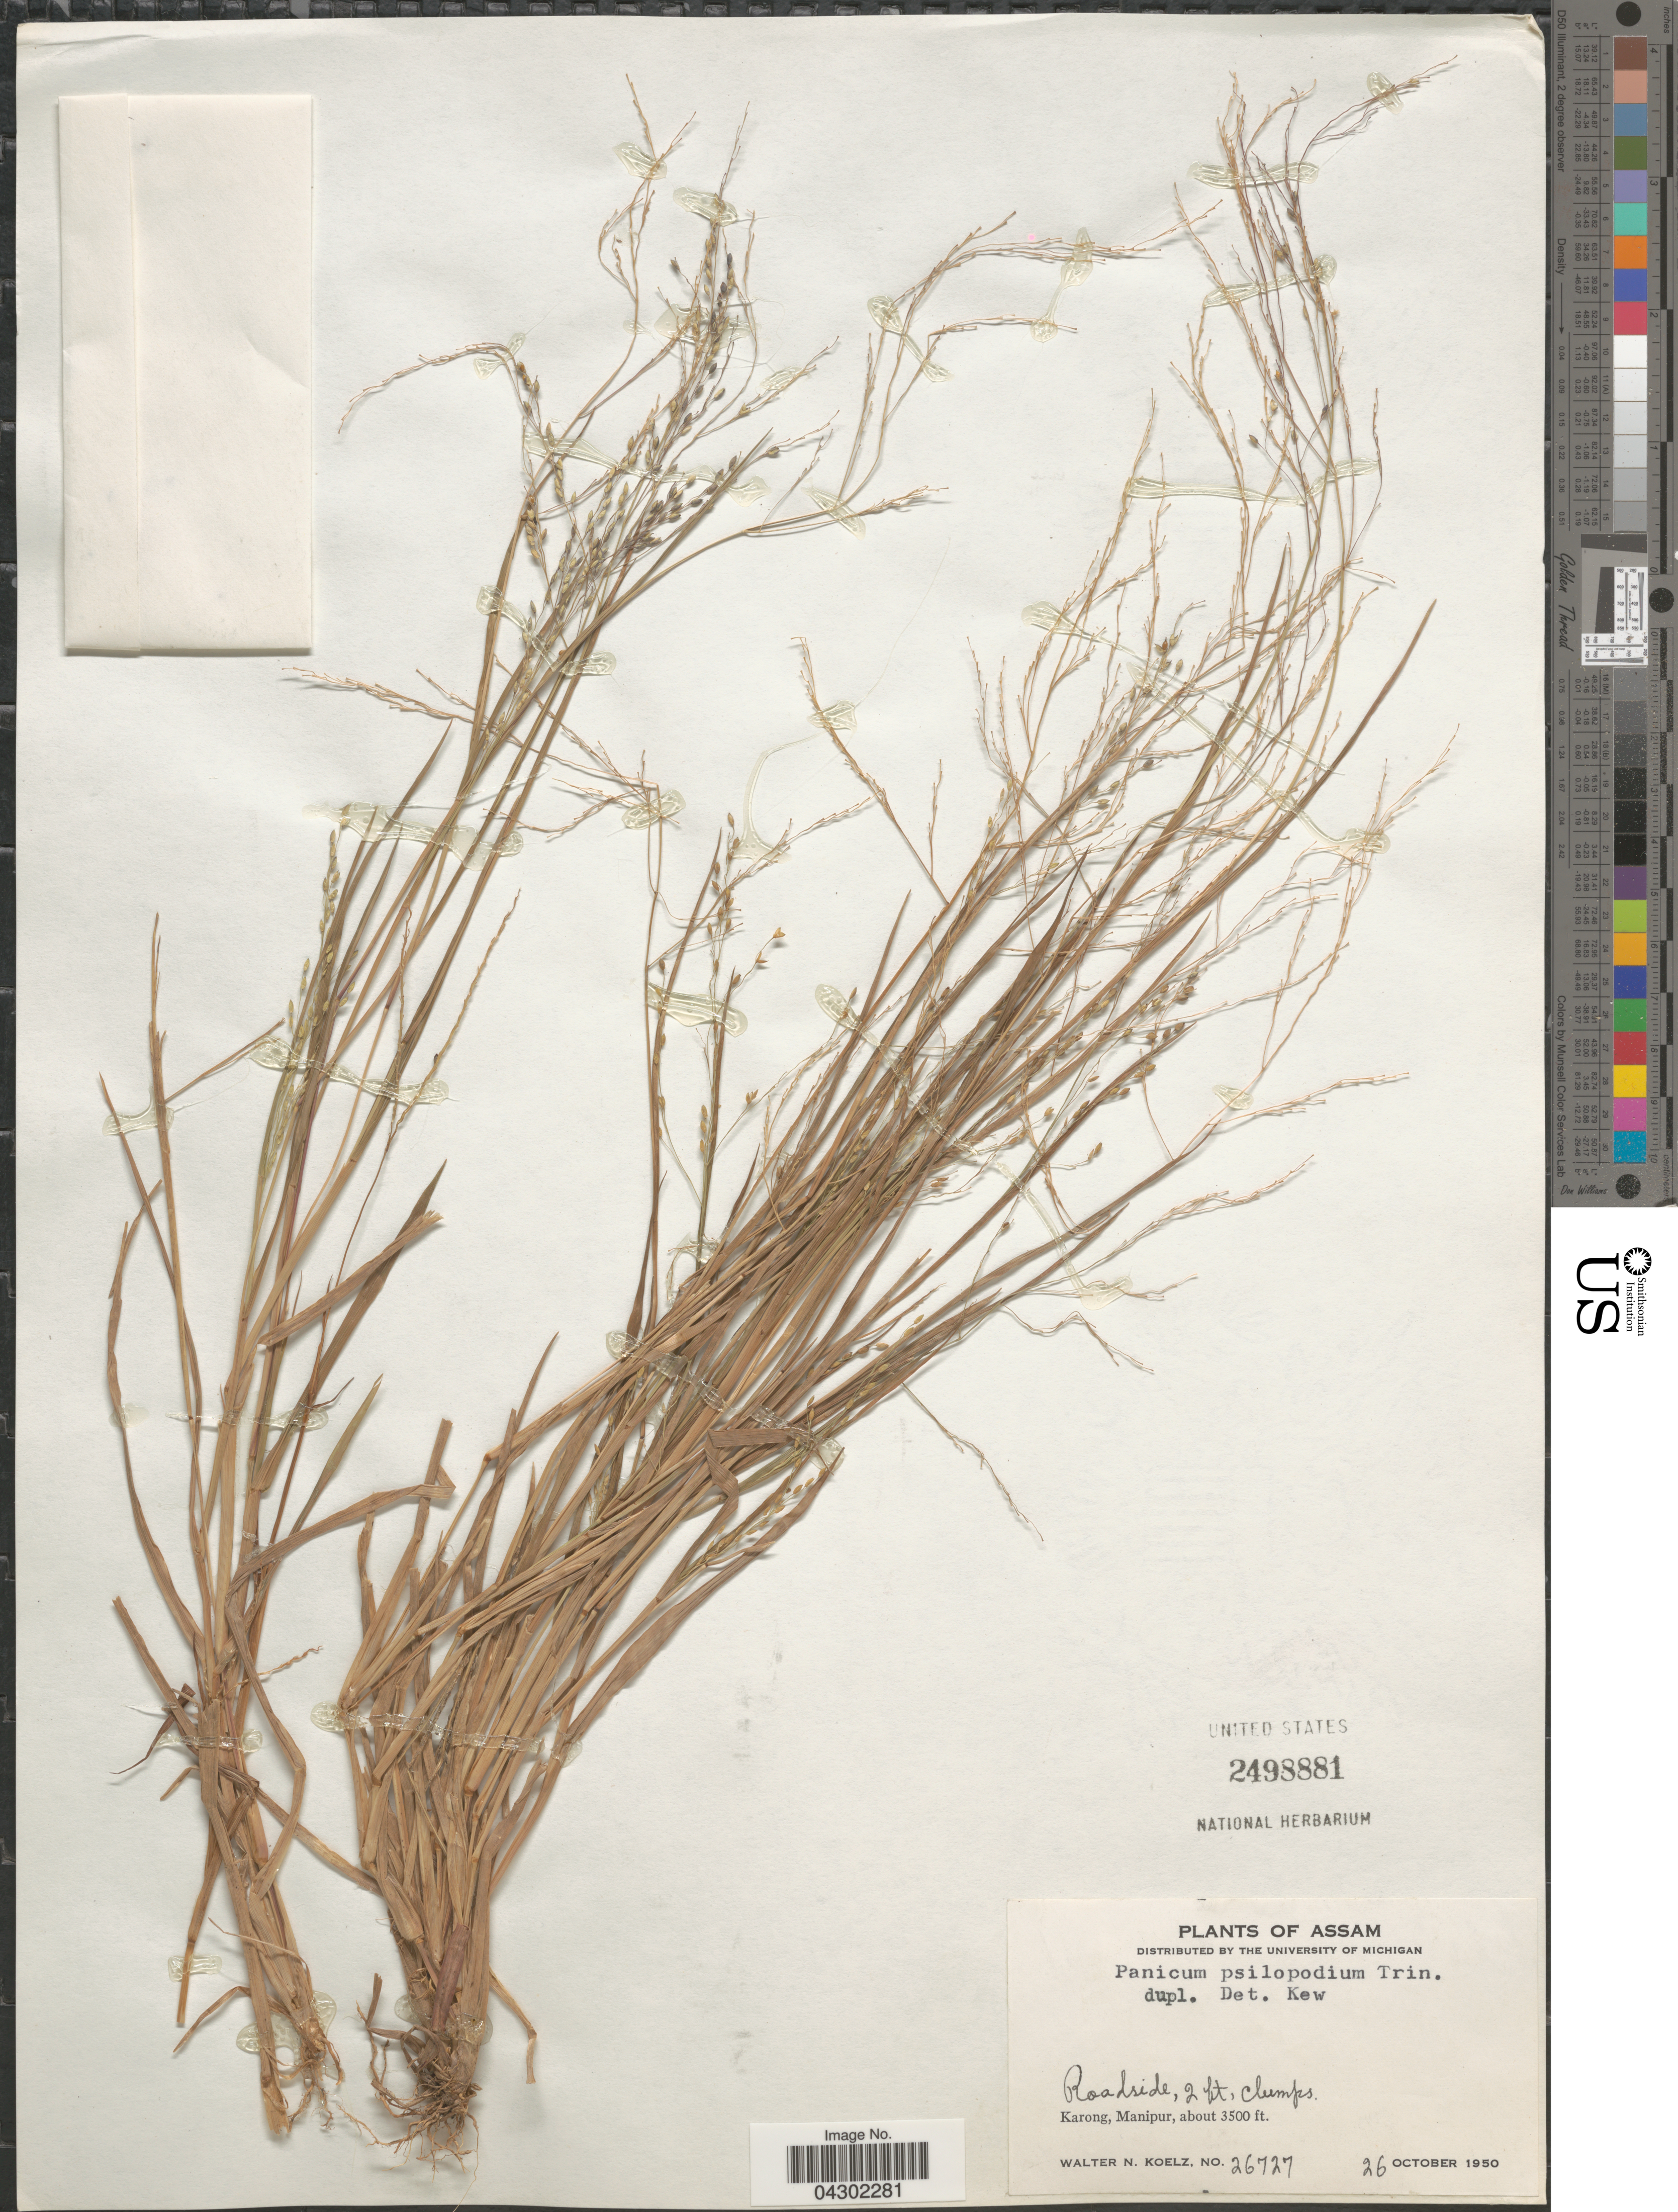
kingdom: Plantae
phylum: Tracheophyta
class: Liliopsida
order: Poales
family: Poaceae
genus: Panicum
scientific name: Panicum sumatrense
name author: P. Roth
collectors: W. N. Koelz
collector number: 26727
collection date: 1950-10-26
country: India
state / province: Manipur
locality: Karong.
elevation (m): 1067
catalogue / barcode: US 2498881